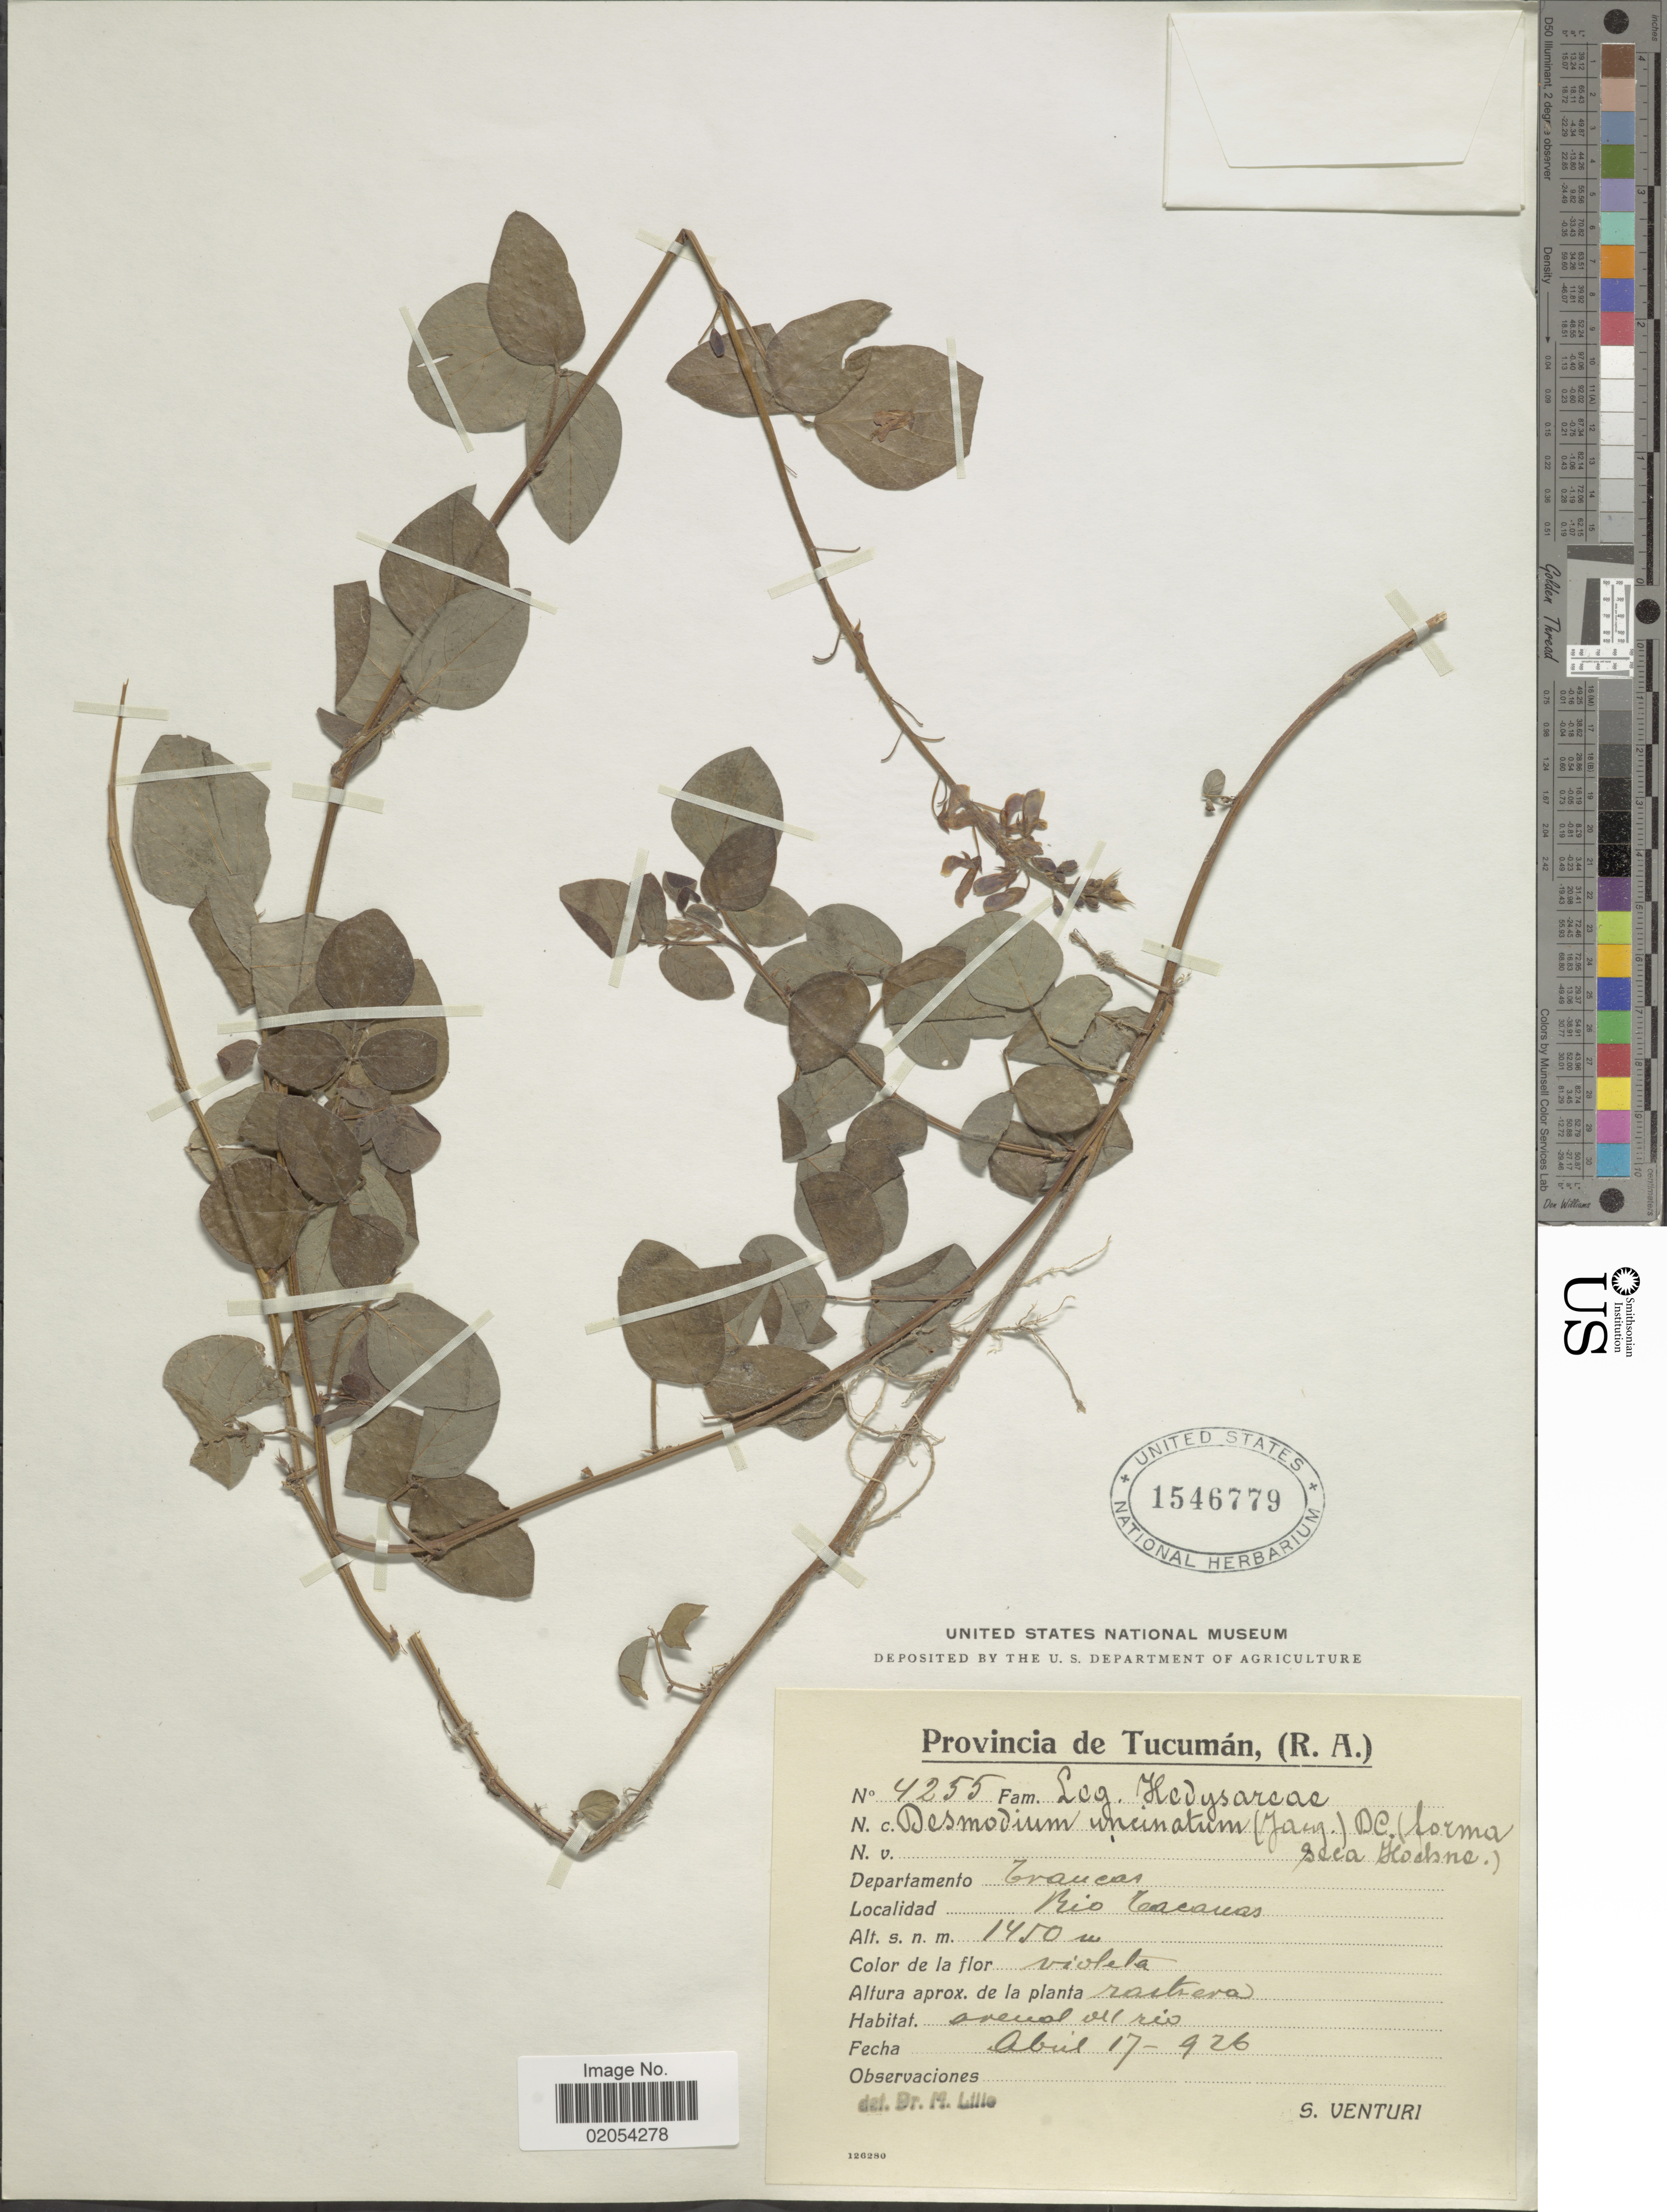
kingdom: Plantae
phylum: Tracheophyta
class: Magnoliopsida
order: Fabales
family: Fabaceae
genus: Desmodium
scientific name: Desmodium sp.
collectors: S. Venturi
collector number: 4255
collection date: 1926-04-17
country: Argentina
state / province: Tucuman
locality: Provincia de Tucuman, (R.A.) Departamento Trancas, Río Tacanas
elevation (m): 1450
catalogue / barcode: US 1546779